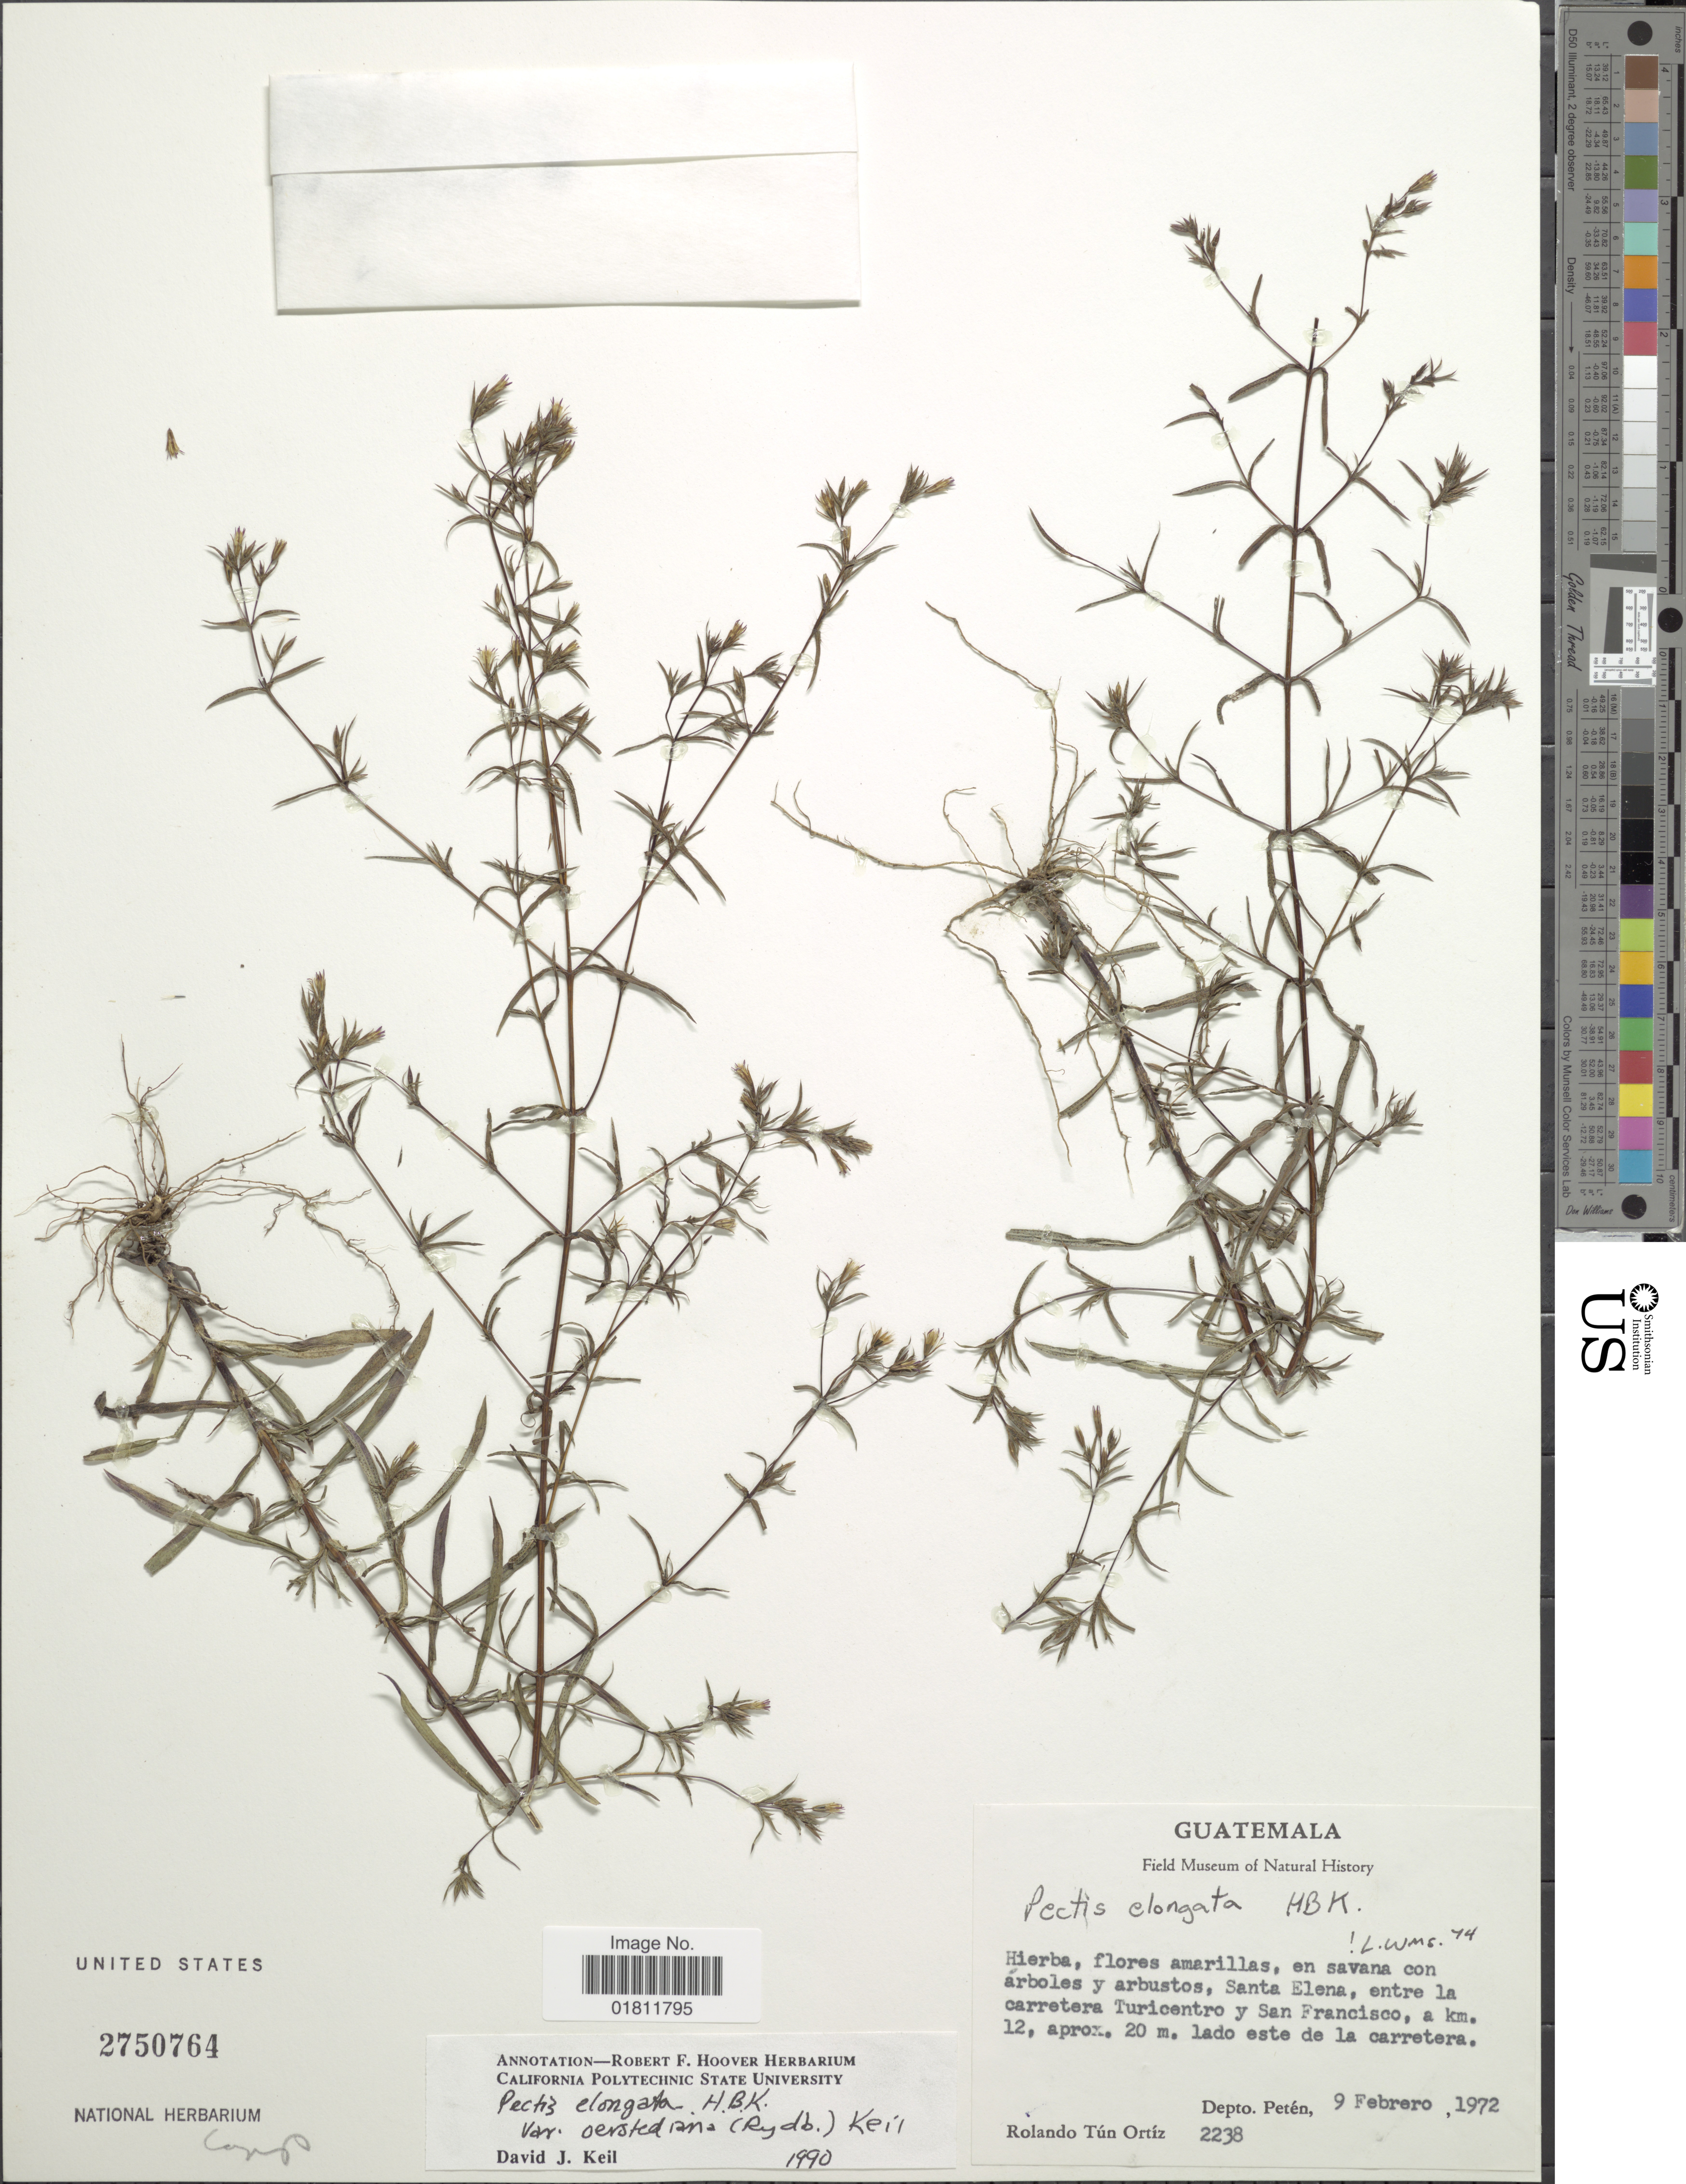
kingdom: Plantae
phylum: Tracheophyta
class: Magnoliopsida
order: Asterales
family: Asteraceae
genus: Pectis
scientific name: Pectis elongata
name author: Kunth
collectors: R. Tún Ortíz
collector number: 2238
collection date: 1972-02-09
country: Guatemala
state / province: El Petén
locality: Santa Elena, entre la carretera Turicentro y San Francisco, a km 12, aprox. 20 m. lado este de la carretera.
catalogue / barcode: US 2750764